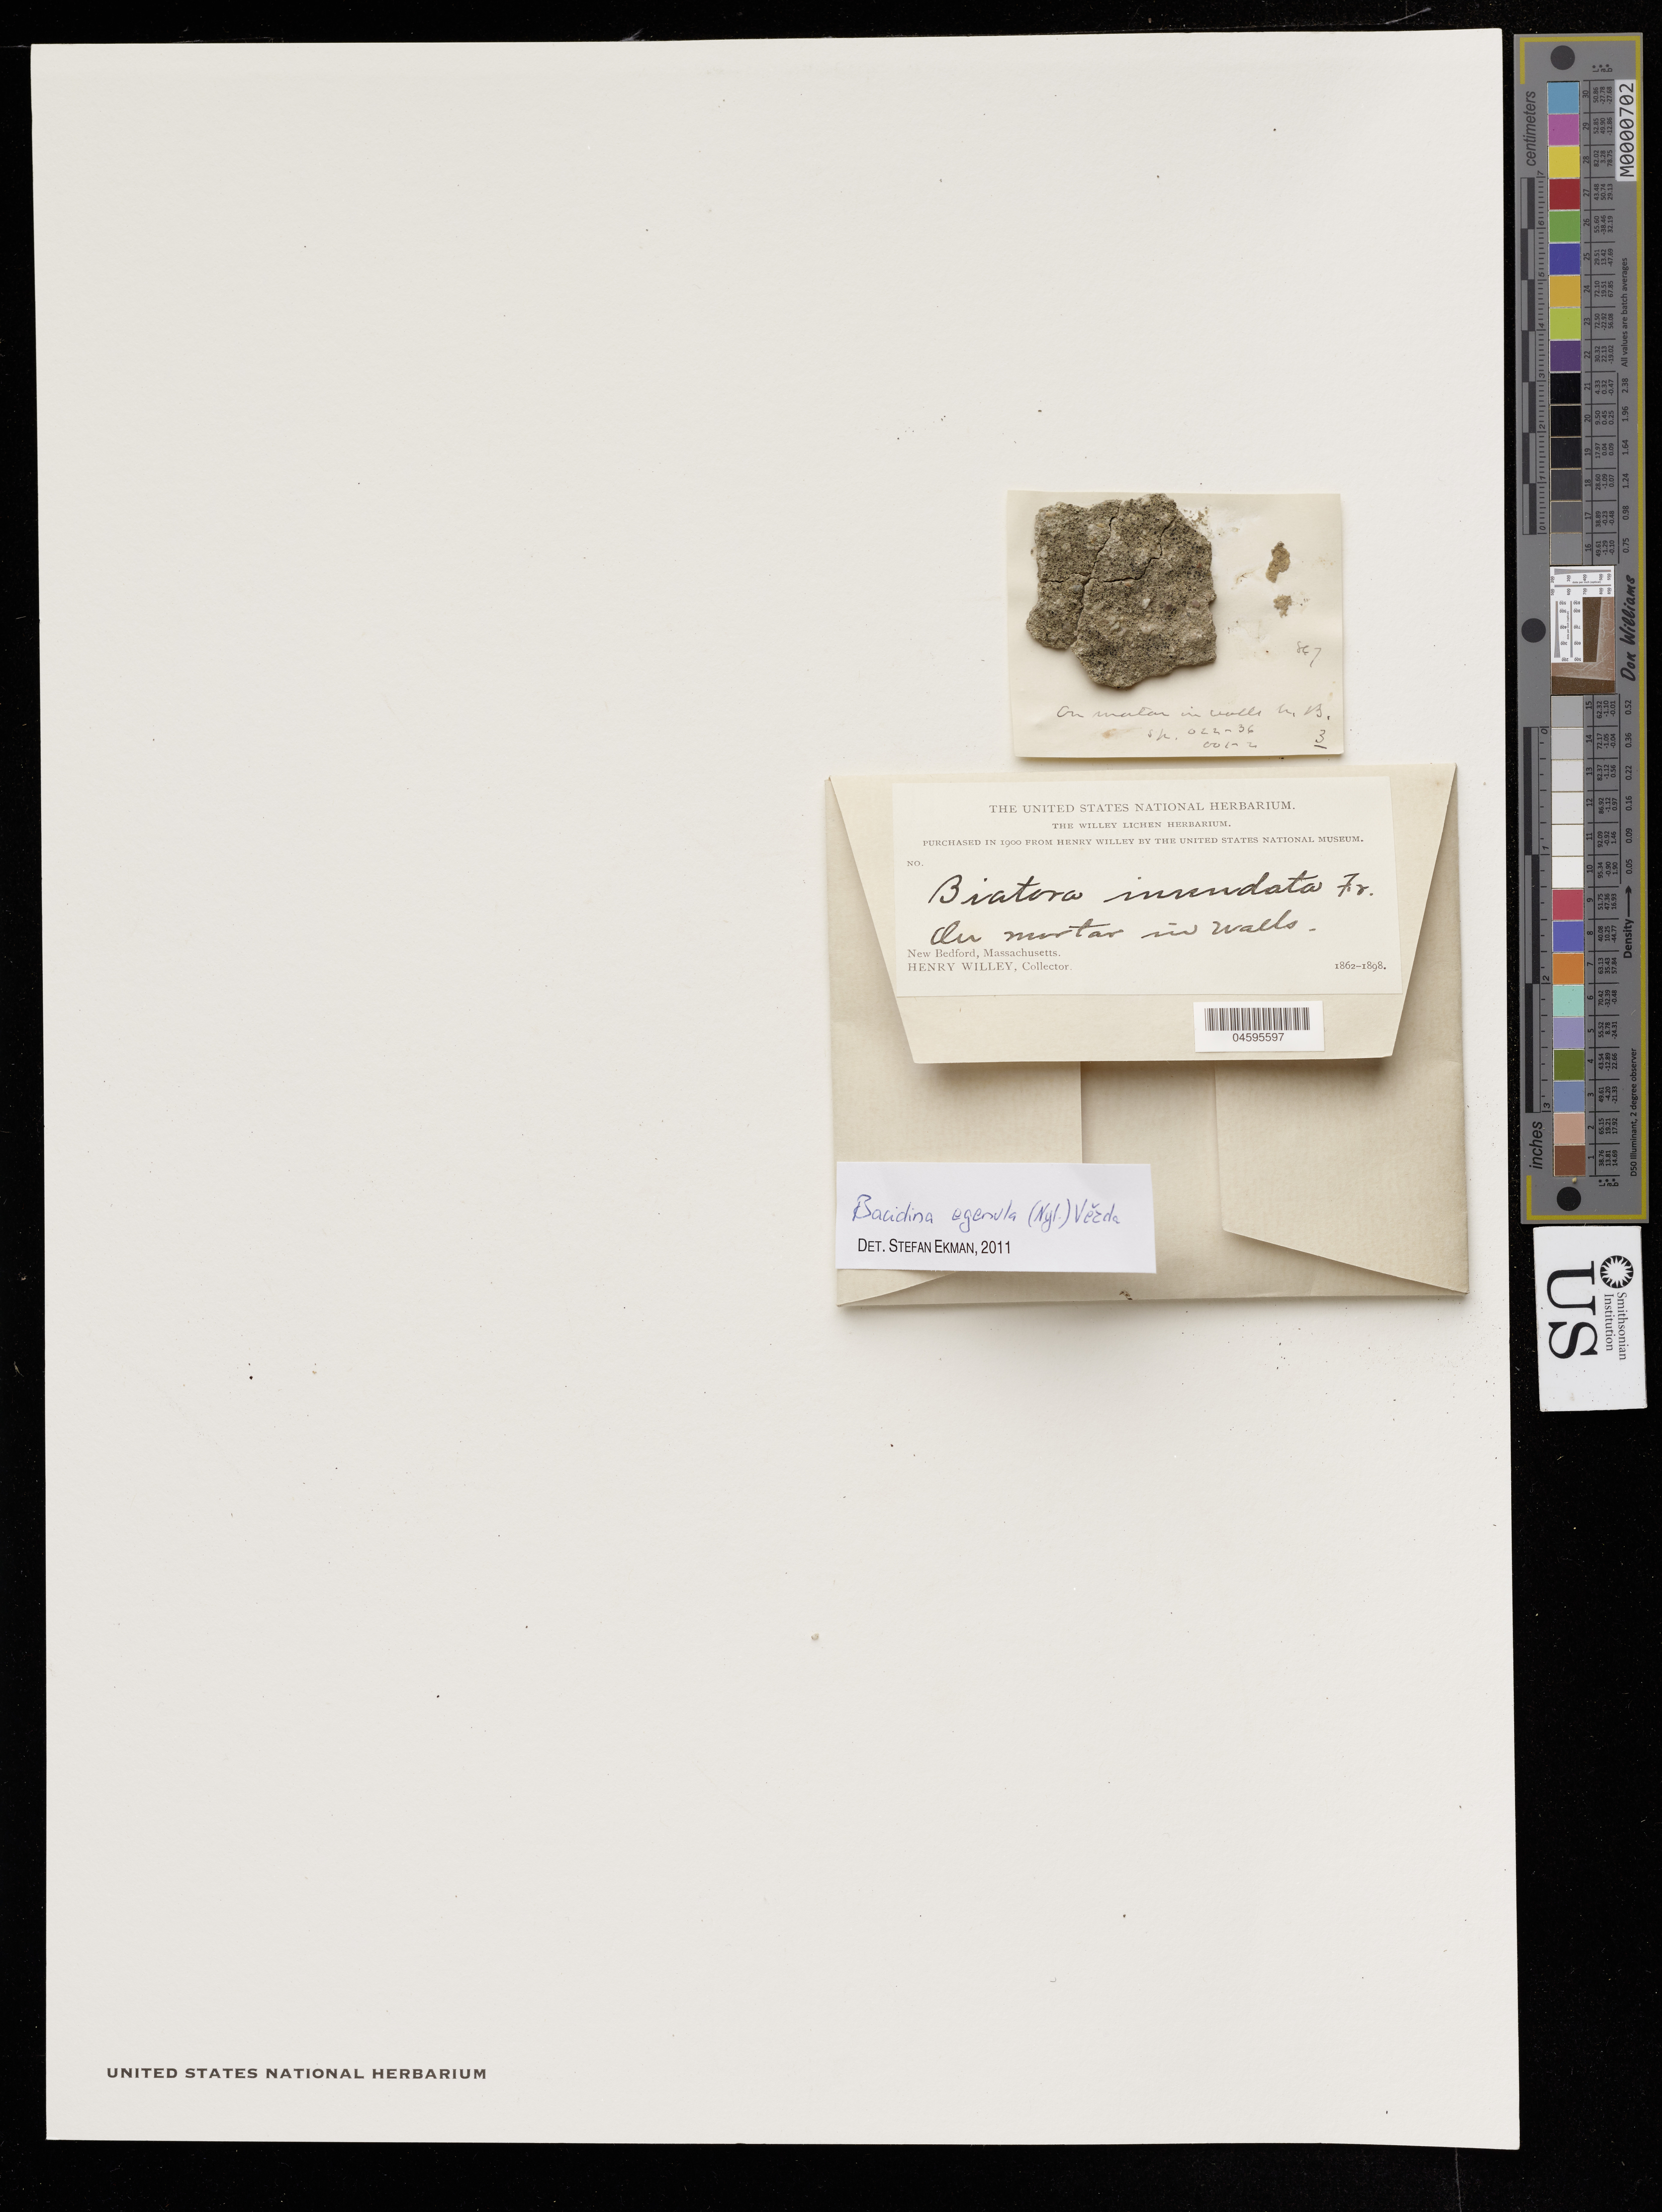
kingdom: Fungi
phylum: Ascomycota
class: Lecanoromycetes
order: Lecanorales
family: Ramalinaceae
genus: Bacidia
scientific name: Bacidia egenula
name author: (Nyl.) Arnold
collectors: H. Willey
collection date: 1862/1898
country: United States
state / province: Massachusetts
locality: New Bedford.